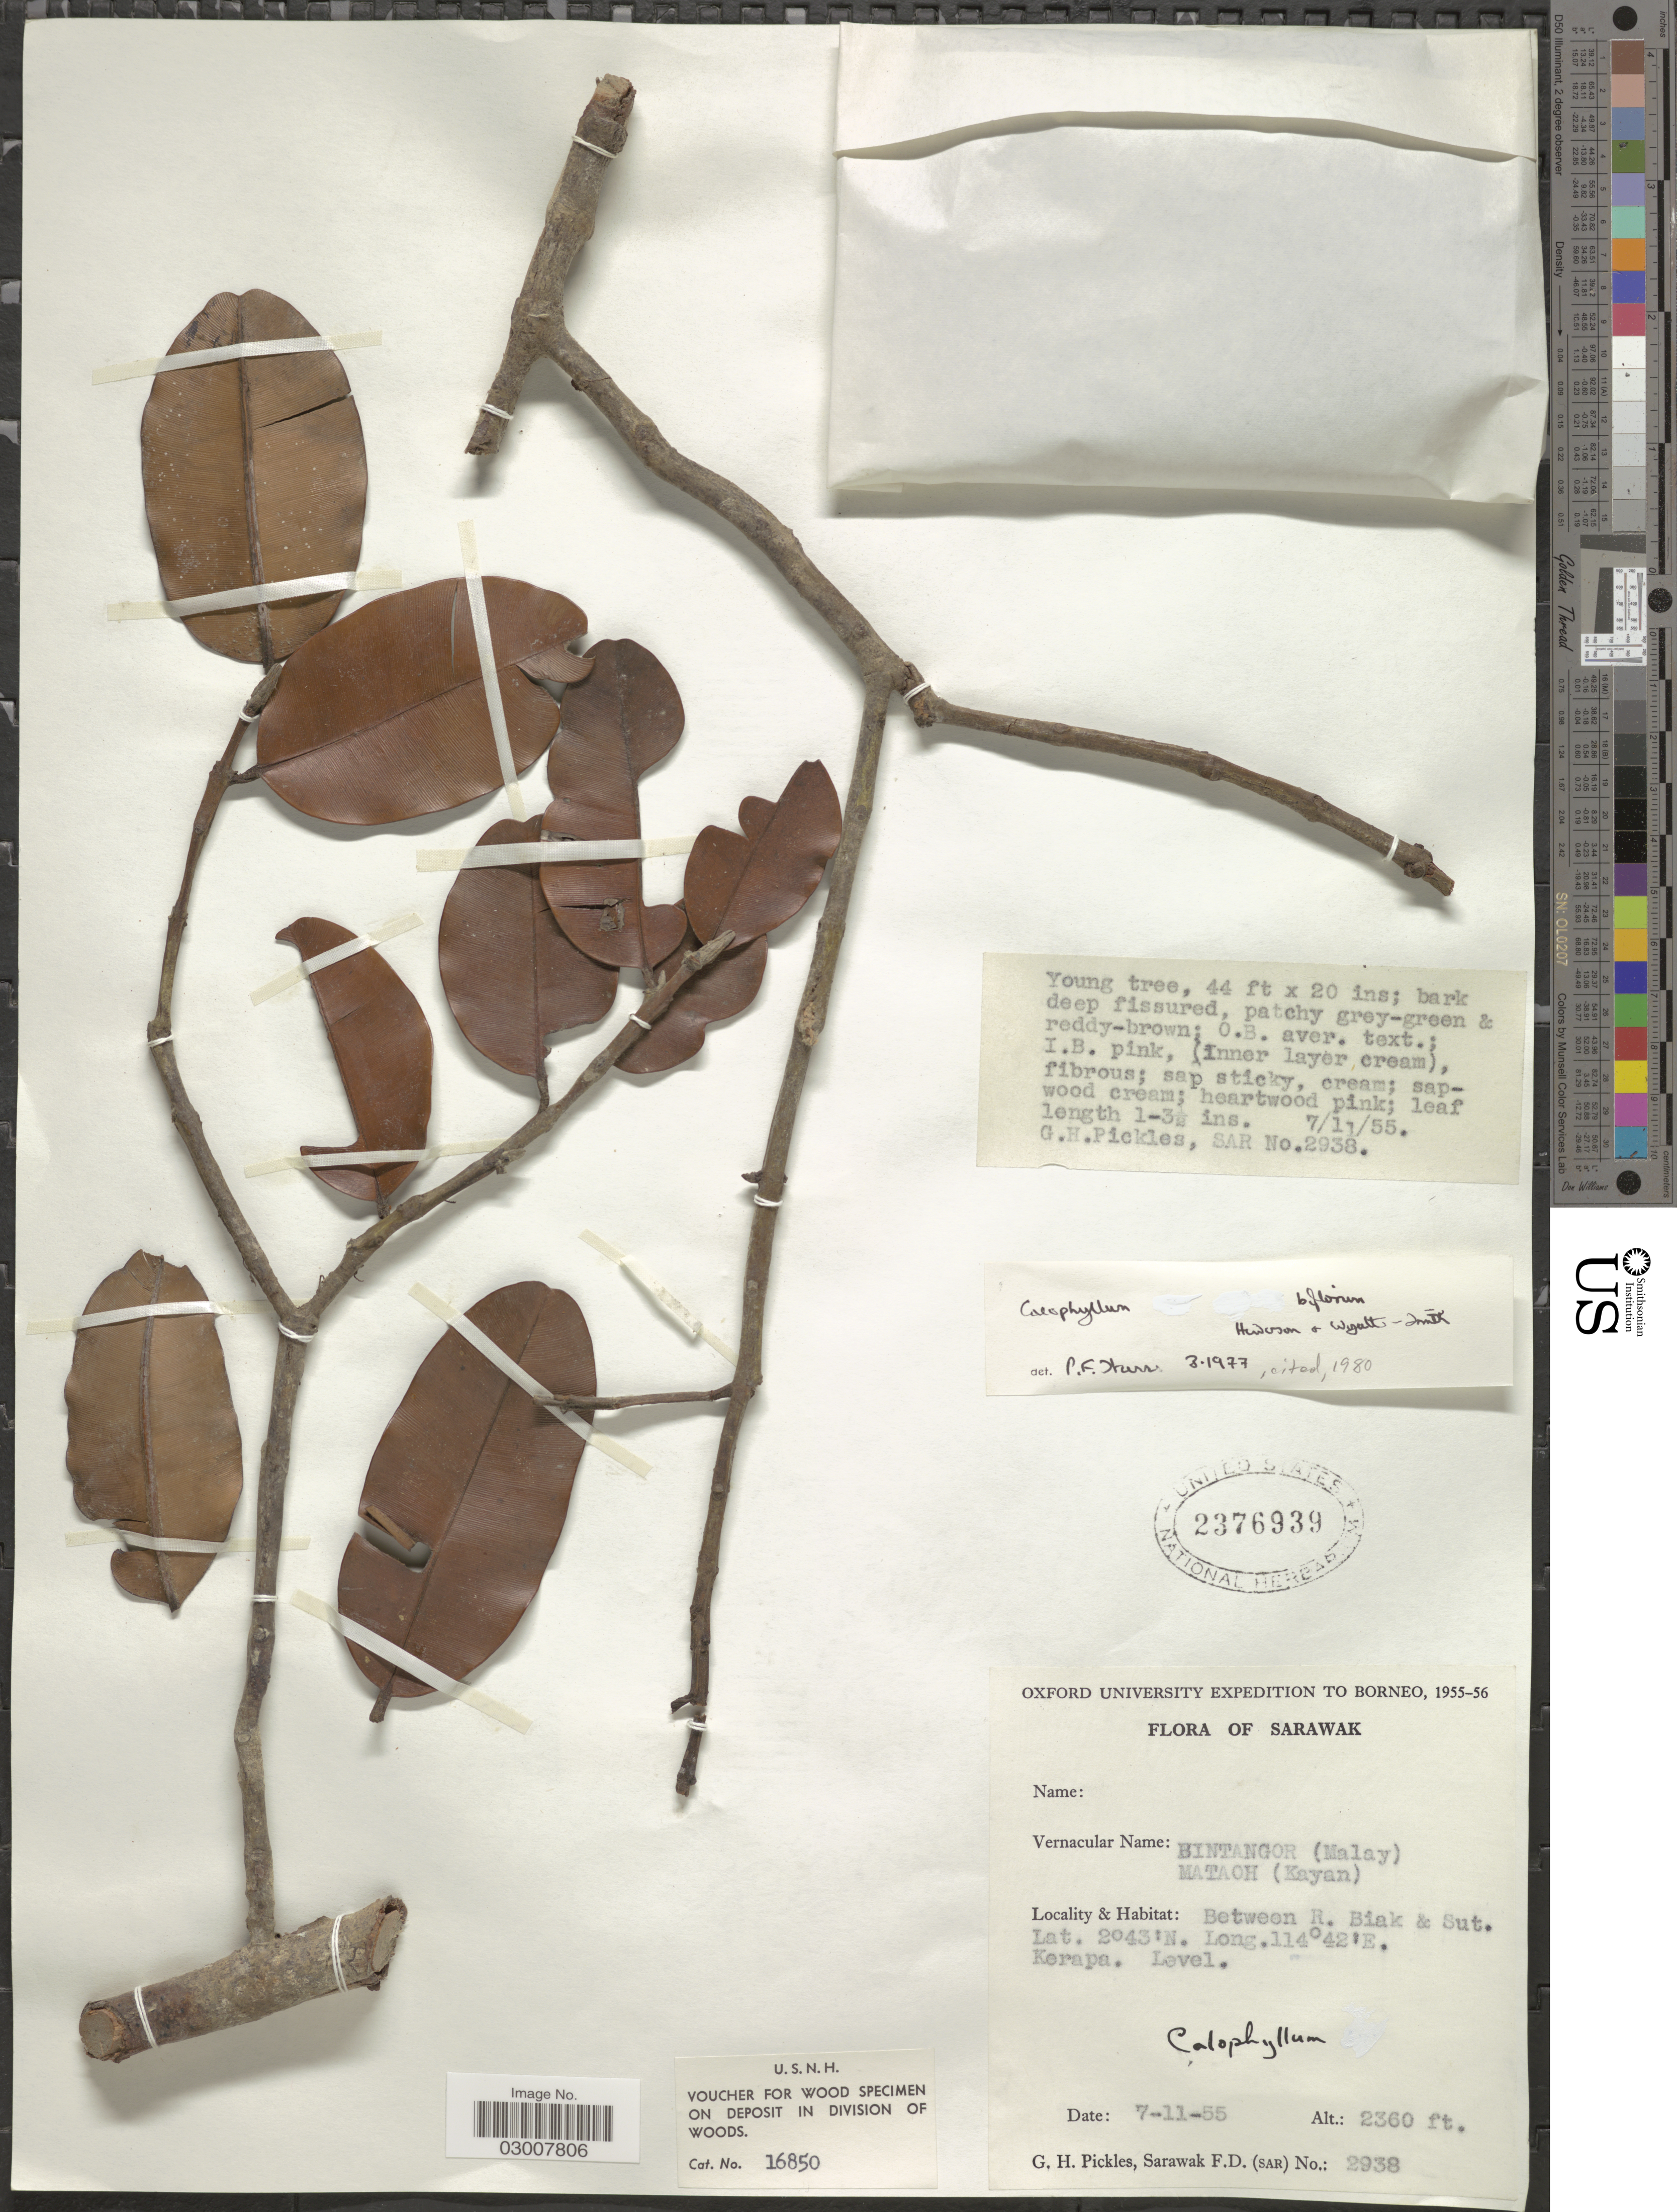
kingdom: Plantae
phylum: Tracheophyta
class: Magnoliopsida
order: Malpighiales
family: Calophyllaceae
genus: Calophyllum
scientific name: Calophyllum biflorum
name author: M.R. Hend. & Wyatt-Sm.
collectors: G. Pickles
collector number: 2938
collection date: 1955-11-07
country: Malaysia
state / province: Sarawak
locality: Between R. Biak & Sut. Kerapa.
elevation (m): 719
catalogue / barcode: US 2376939